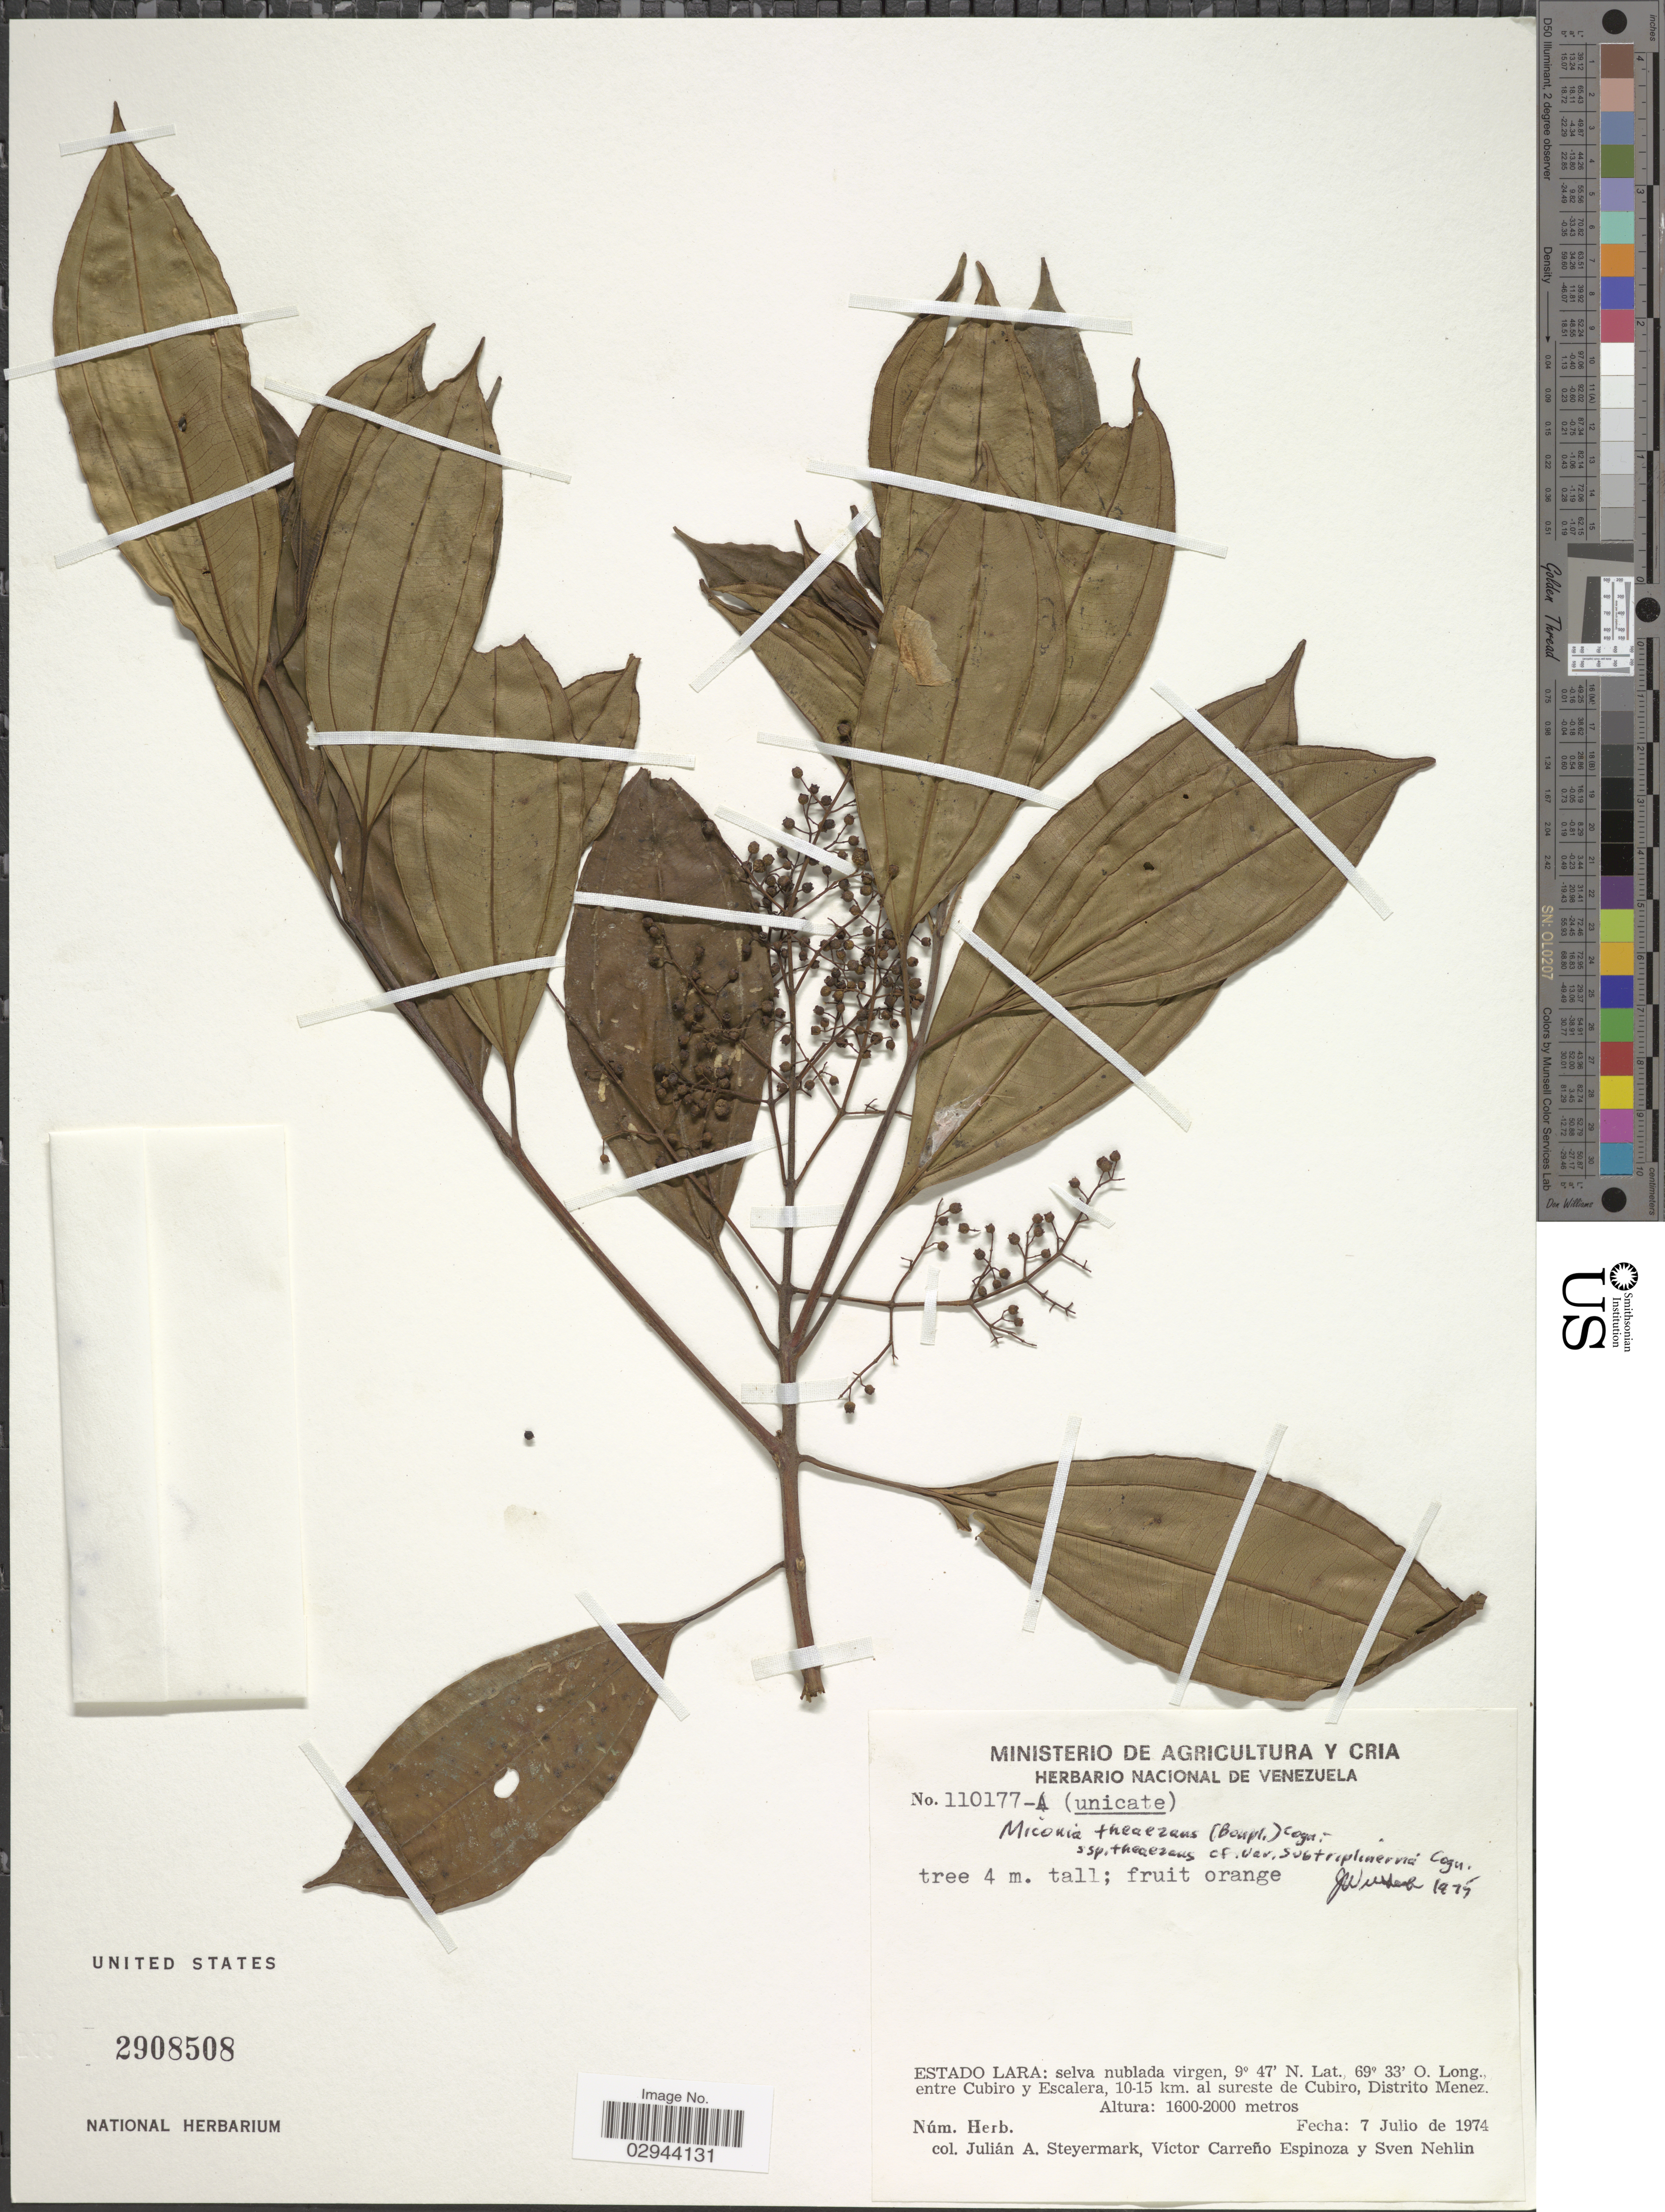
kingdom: Plantae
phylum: Tracheophyta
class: Magnoliopsida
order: Myrtales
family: Melastomataceae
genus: Miconia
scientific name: Miconia theizans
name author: (Bonpl.) Cogn.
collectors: J. Steyermark, V. Carreño E. & S. Nehlin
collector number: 110177-A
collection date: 1974-07-07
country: Venezuela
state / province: Lara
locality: Selva nublada virgen, entre Cubiro y Escalera, 10-15 km. al sureste de Cubiro, Distrito Menez.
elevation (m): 160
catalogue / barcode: US 2908508